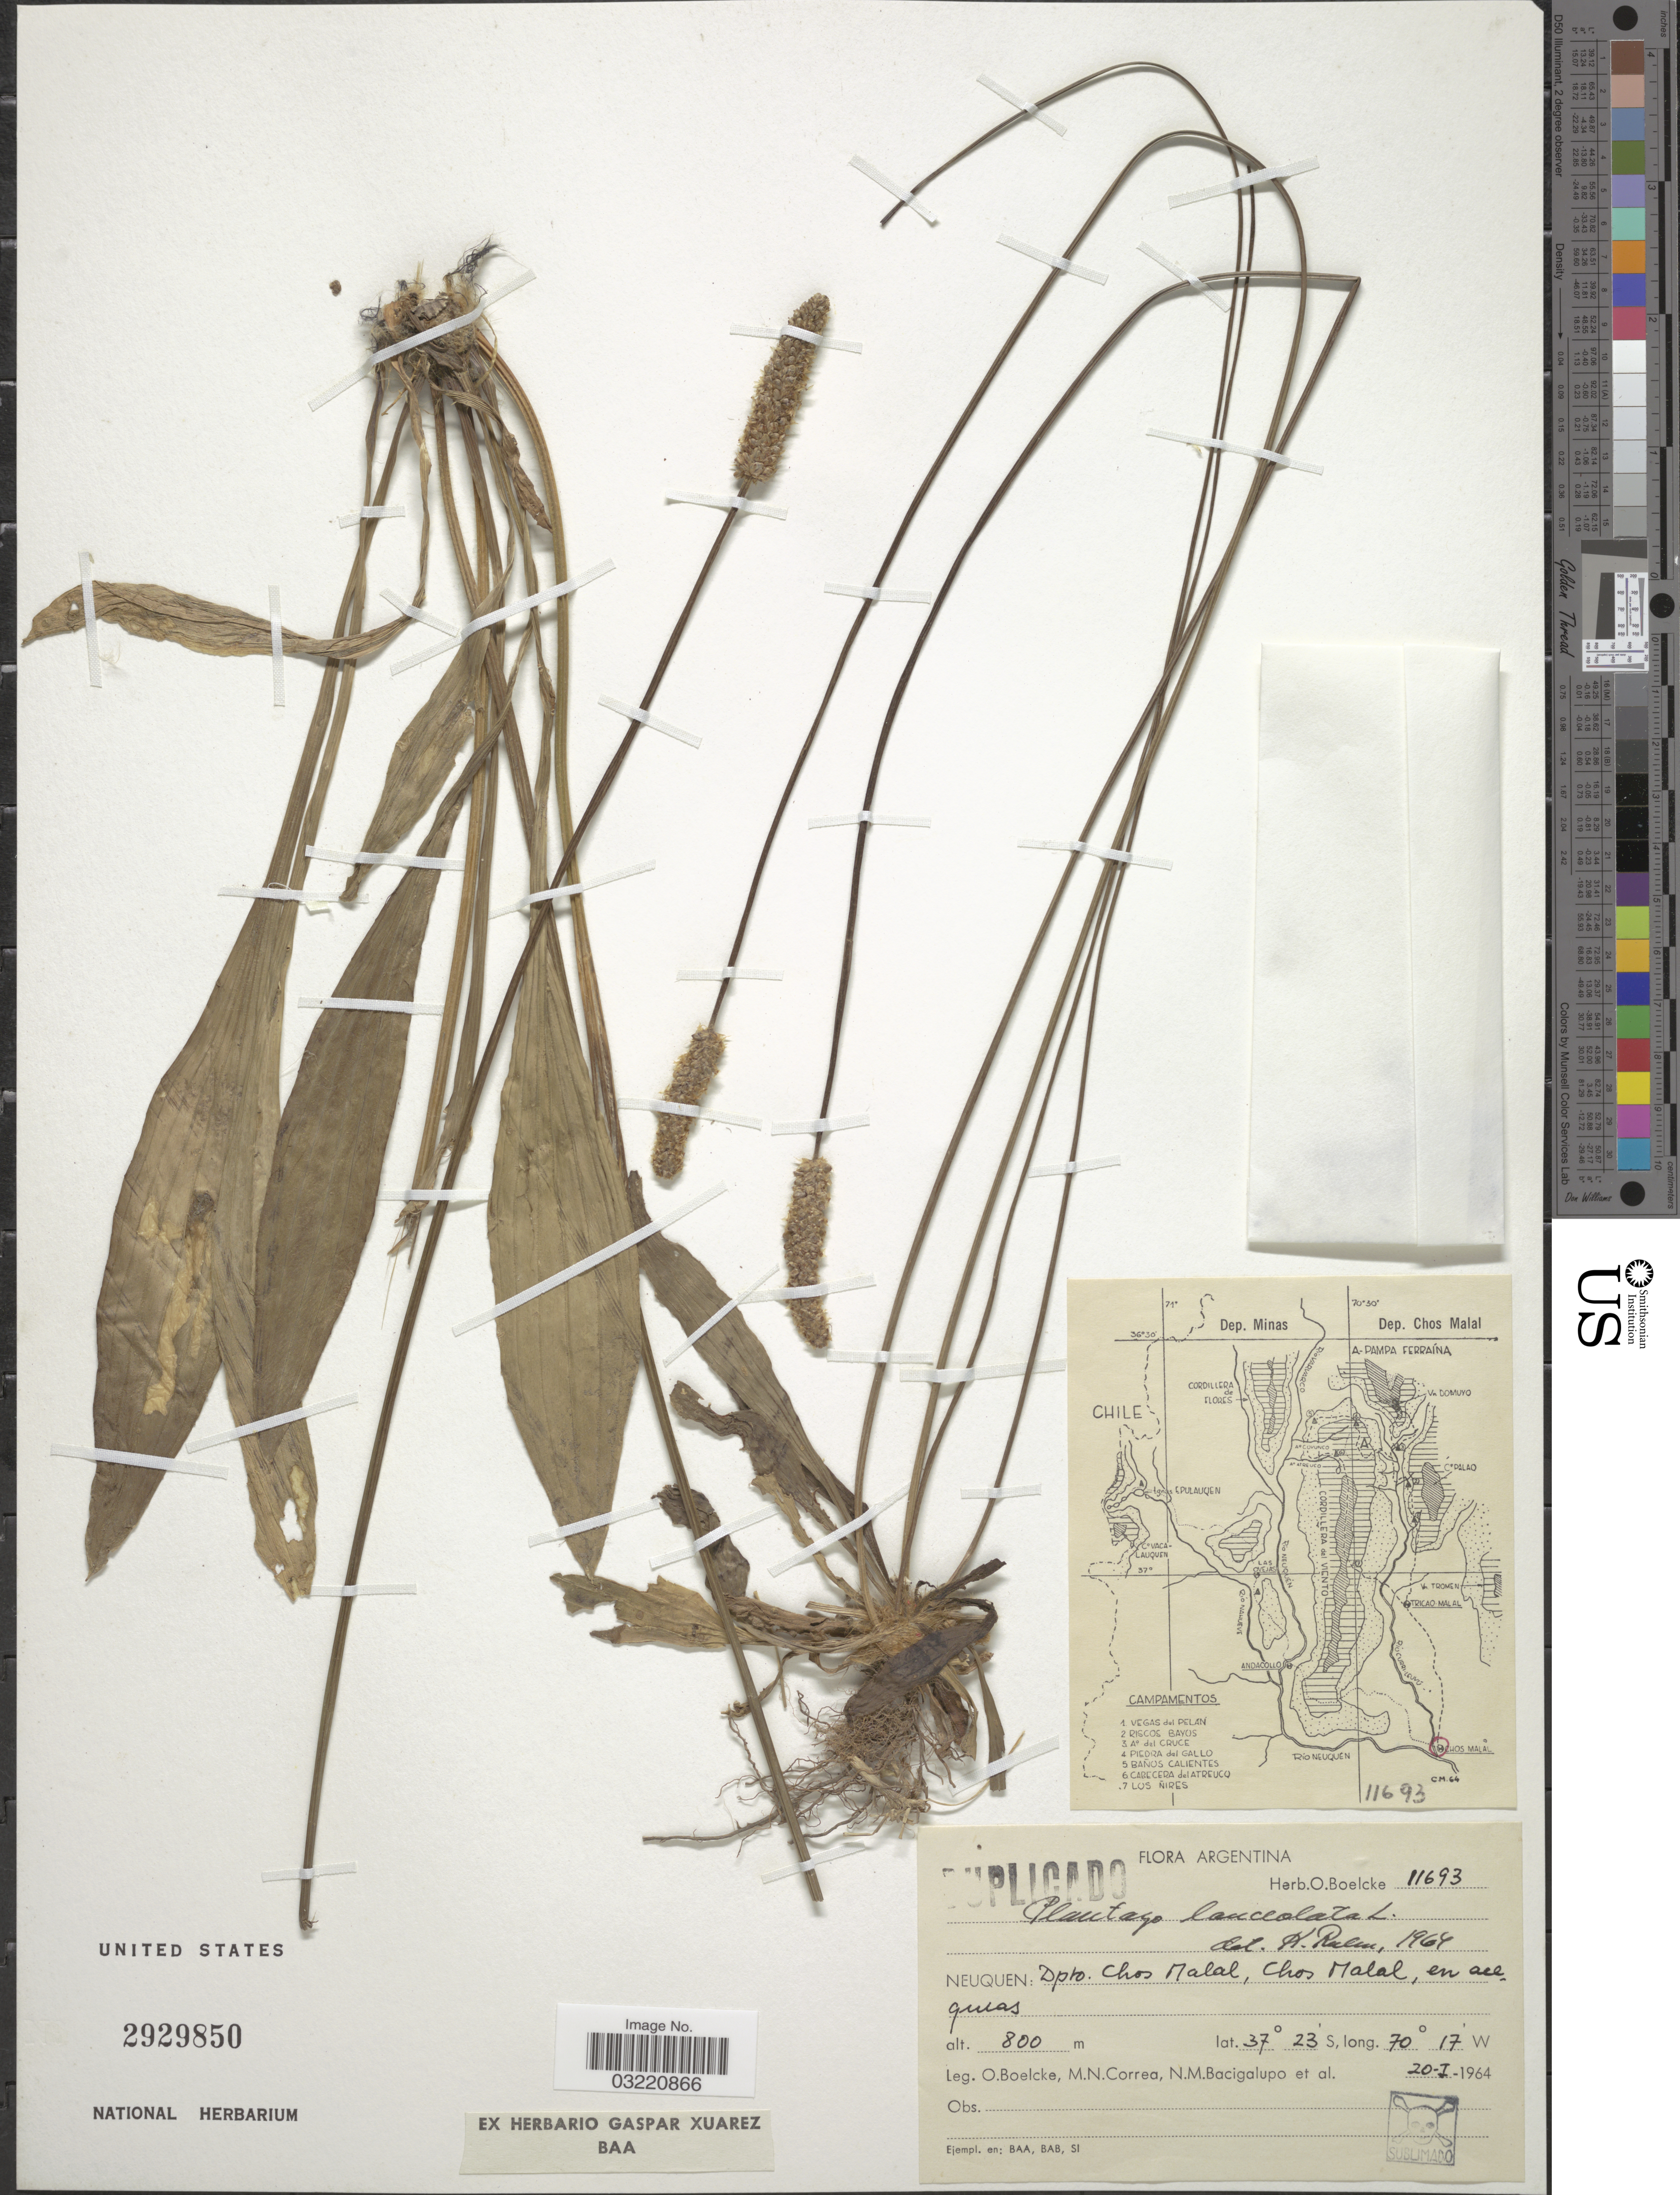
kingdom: Plantae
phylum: Tracheophyta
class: Magnoliopsida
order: Lamiales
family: Plantaginaceae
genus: Plantago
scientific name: Plantago lanceolata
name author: L.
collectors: O. Boelcke, M. N. Correa, N. M. Bacigalupo & et al.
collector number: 11693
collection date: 1964-01-20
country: Argentina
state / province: Neuquen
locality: Dpto. Chos Malal, Chos Malal.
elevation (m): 800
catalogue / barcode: US 2929850